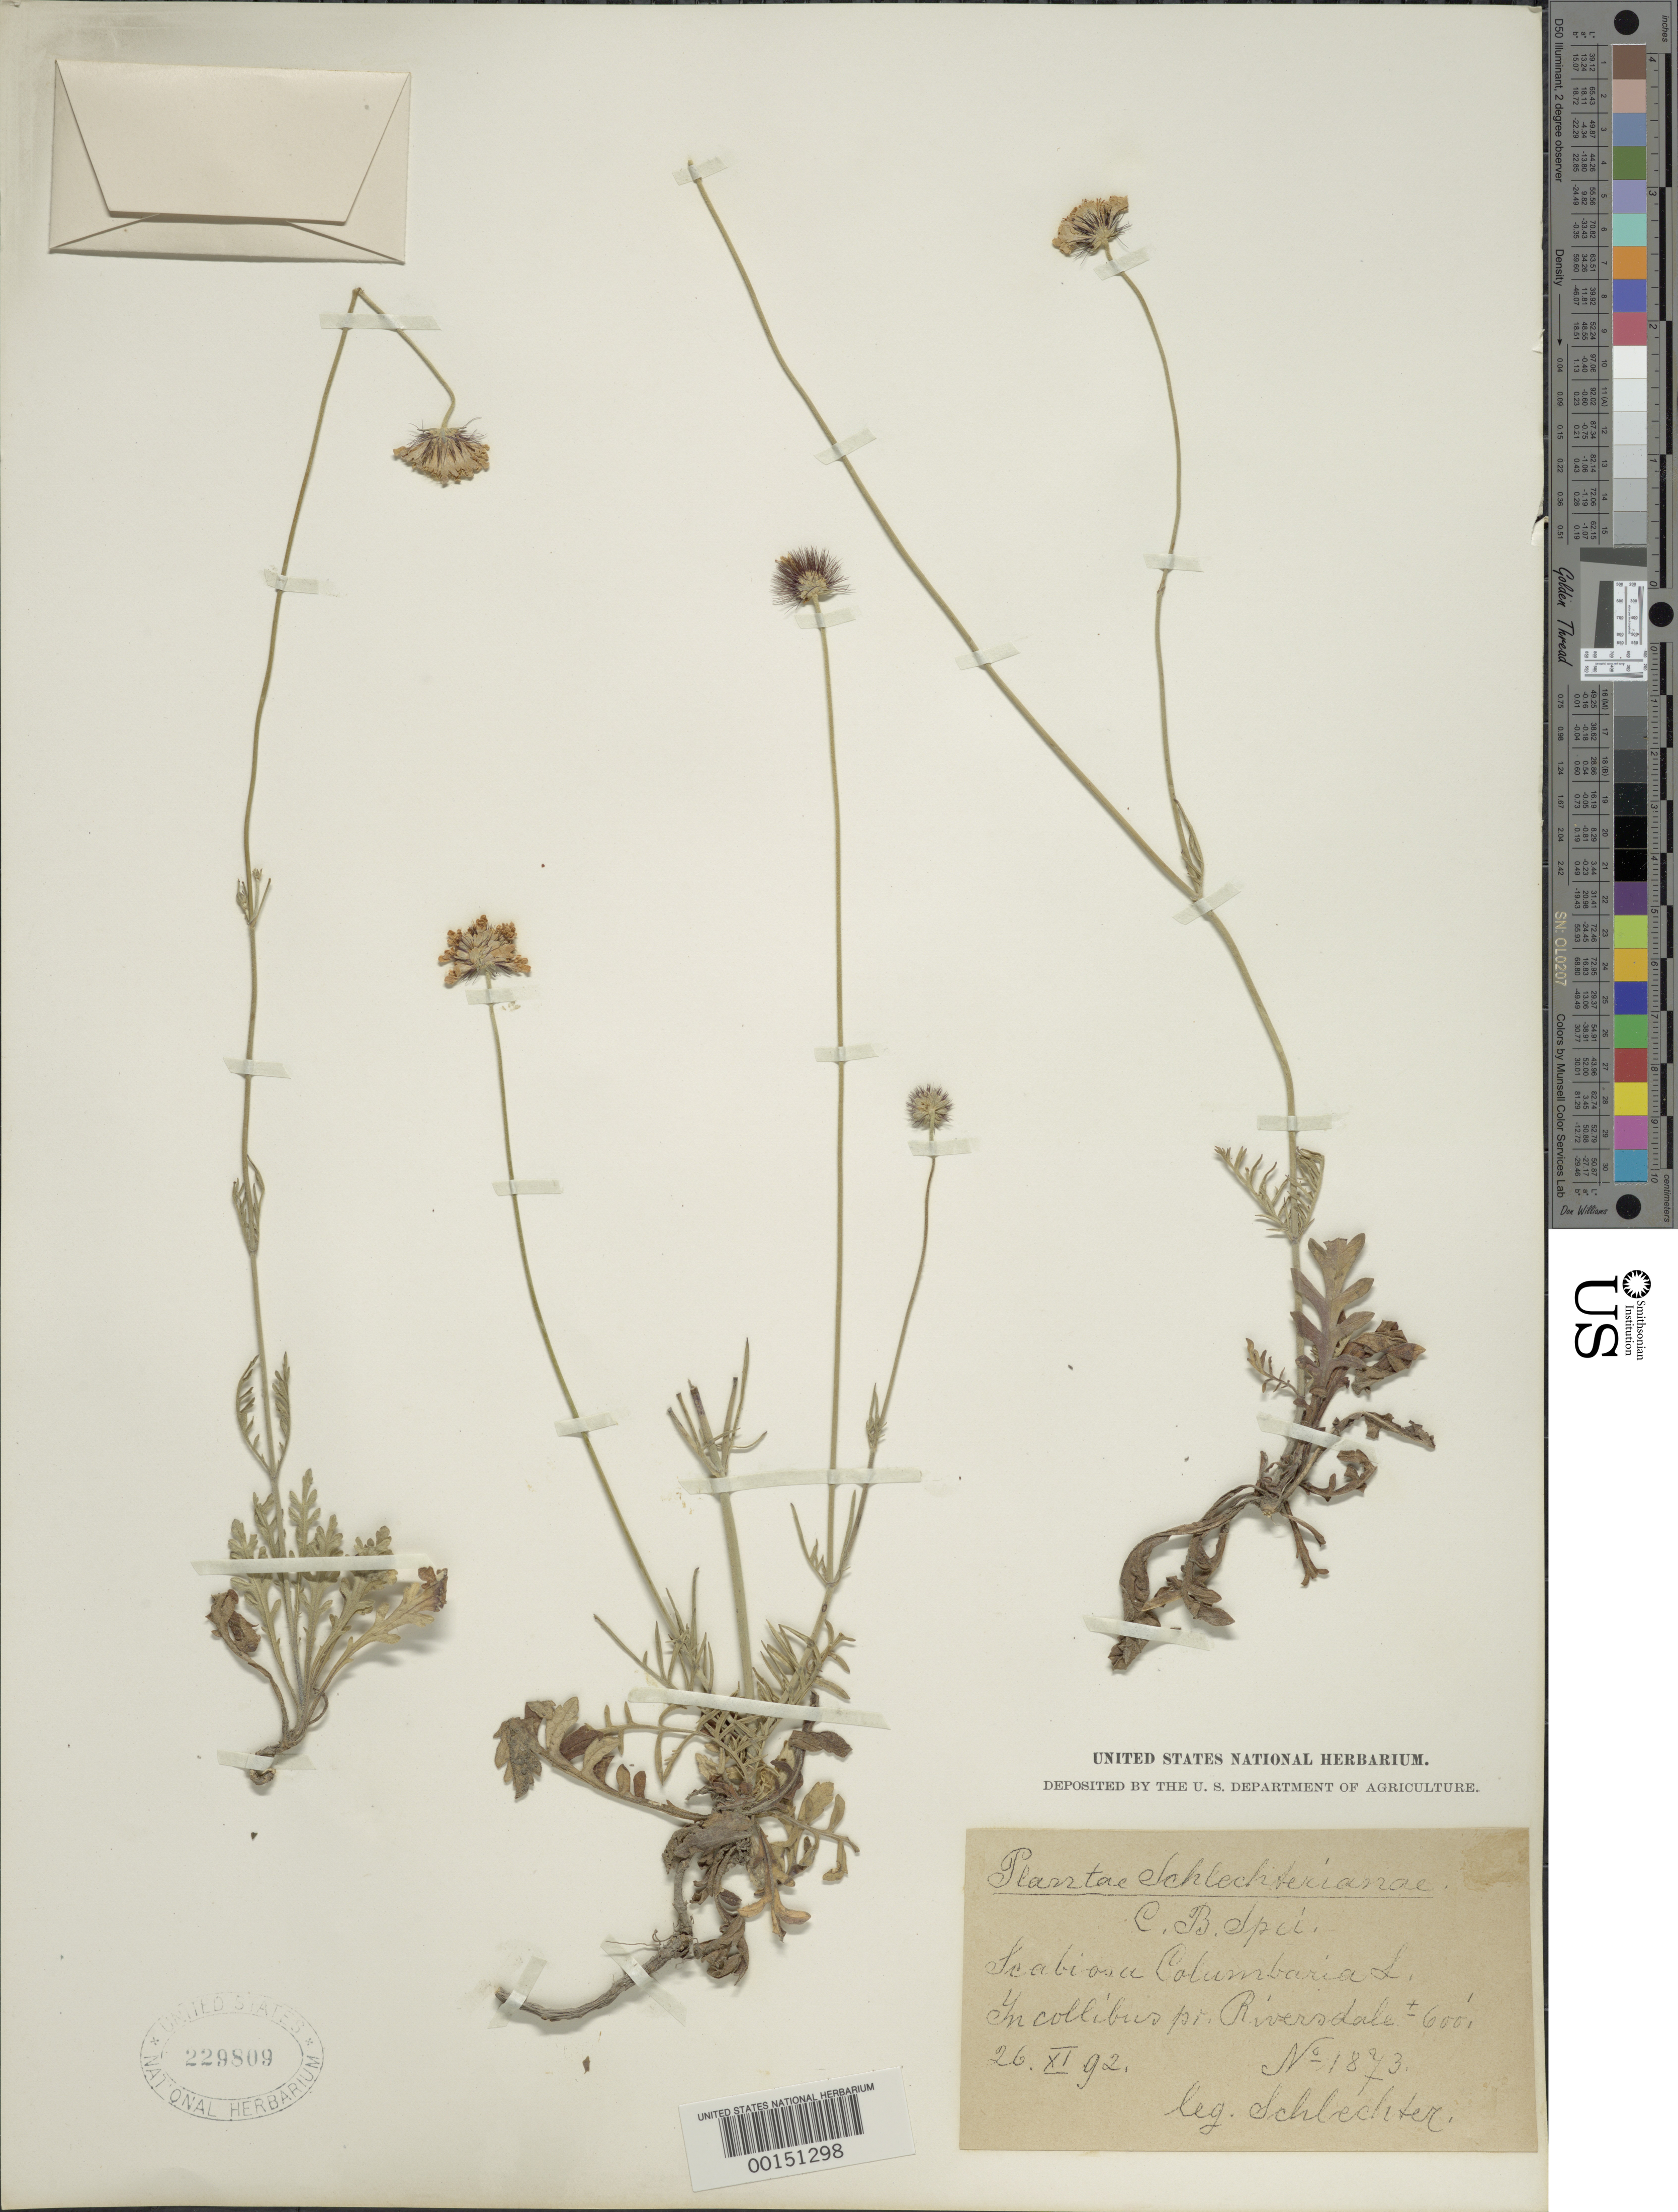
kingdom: Plantae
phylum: Tracheophyta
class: Magnoliopsida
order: Dipsacales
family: Caprifoliaceae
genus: Scabiosa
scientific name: Scabiosa columbaria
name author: L.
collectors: Schlechter, --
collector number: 1873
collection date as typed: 26 Nov 1892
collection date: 1892-11-26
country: South Africa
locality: Riversdale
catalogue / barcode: US 229809